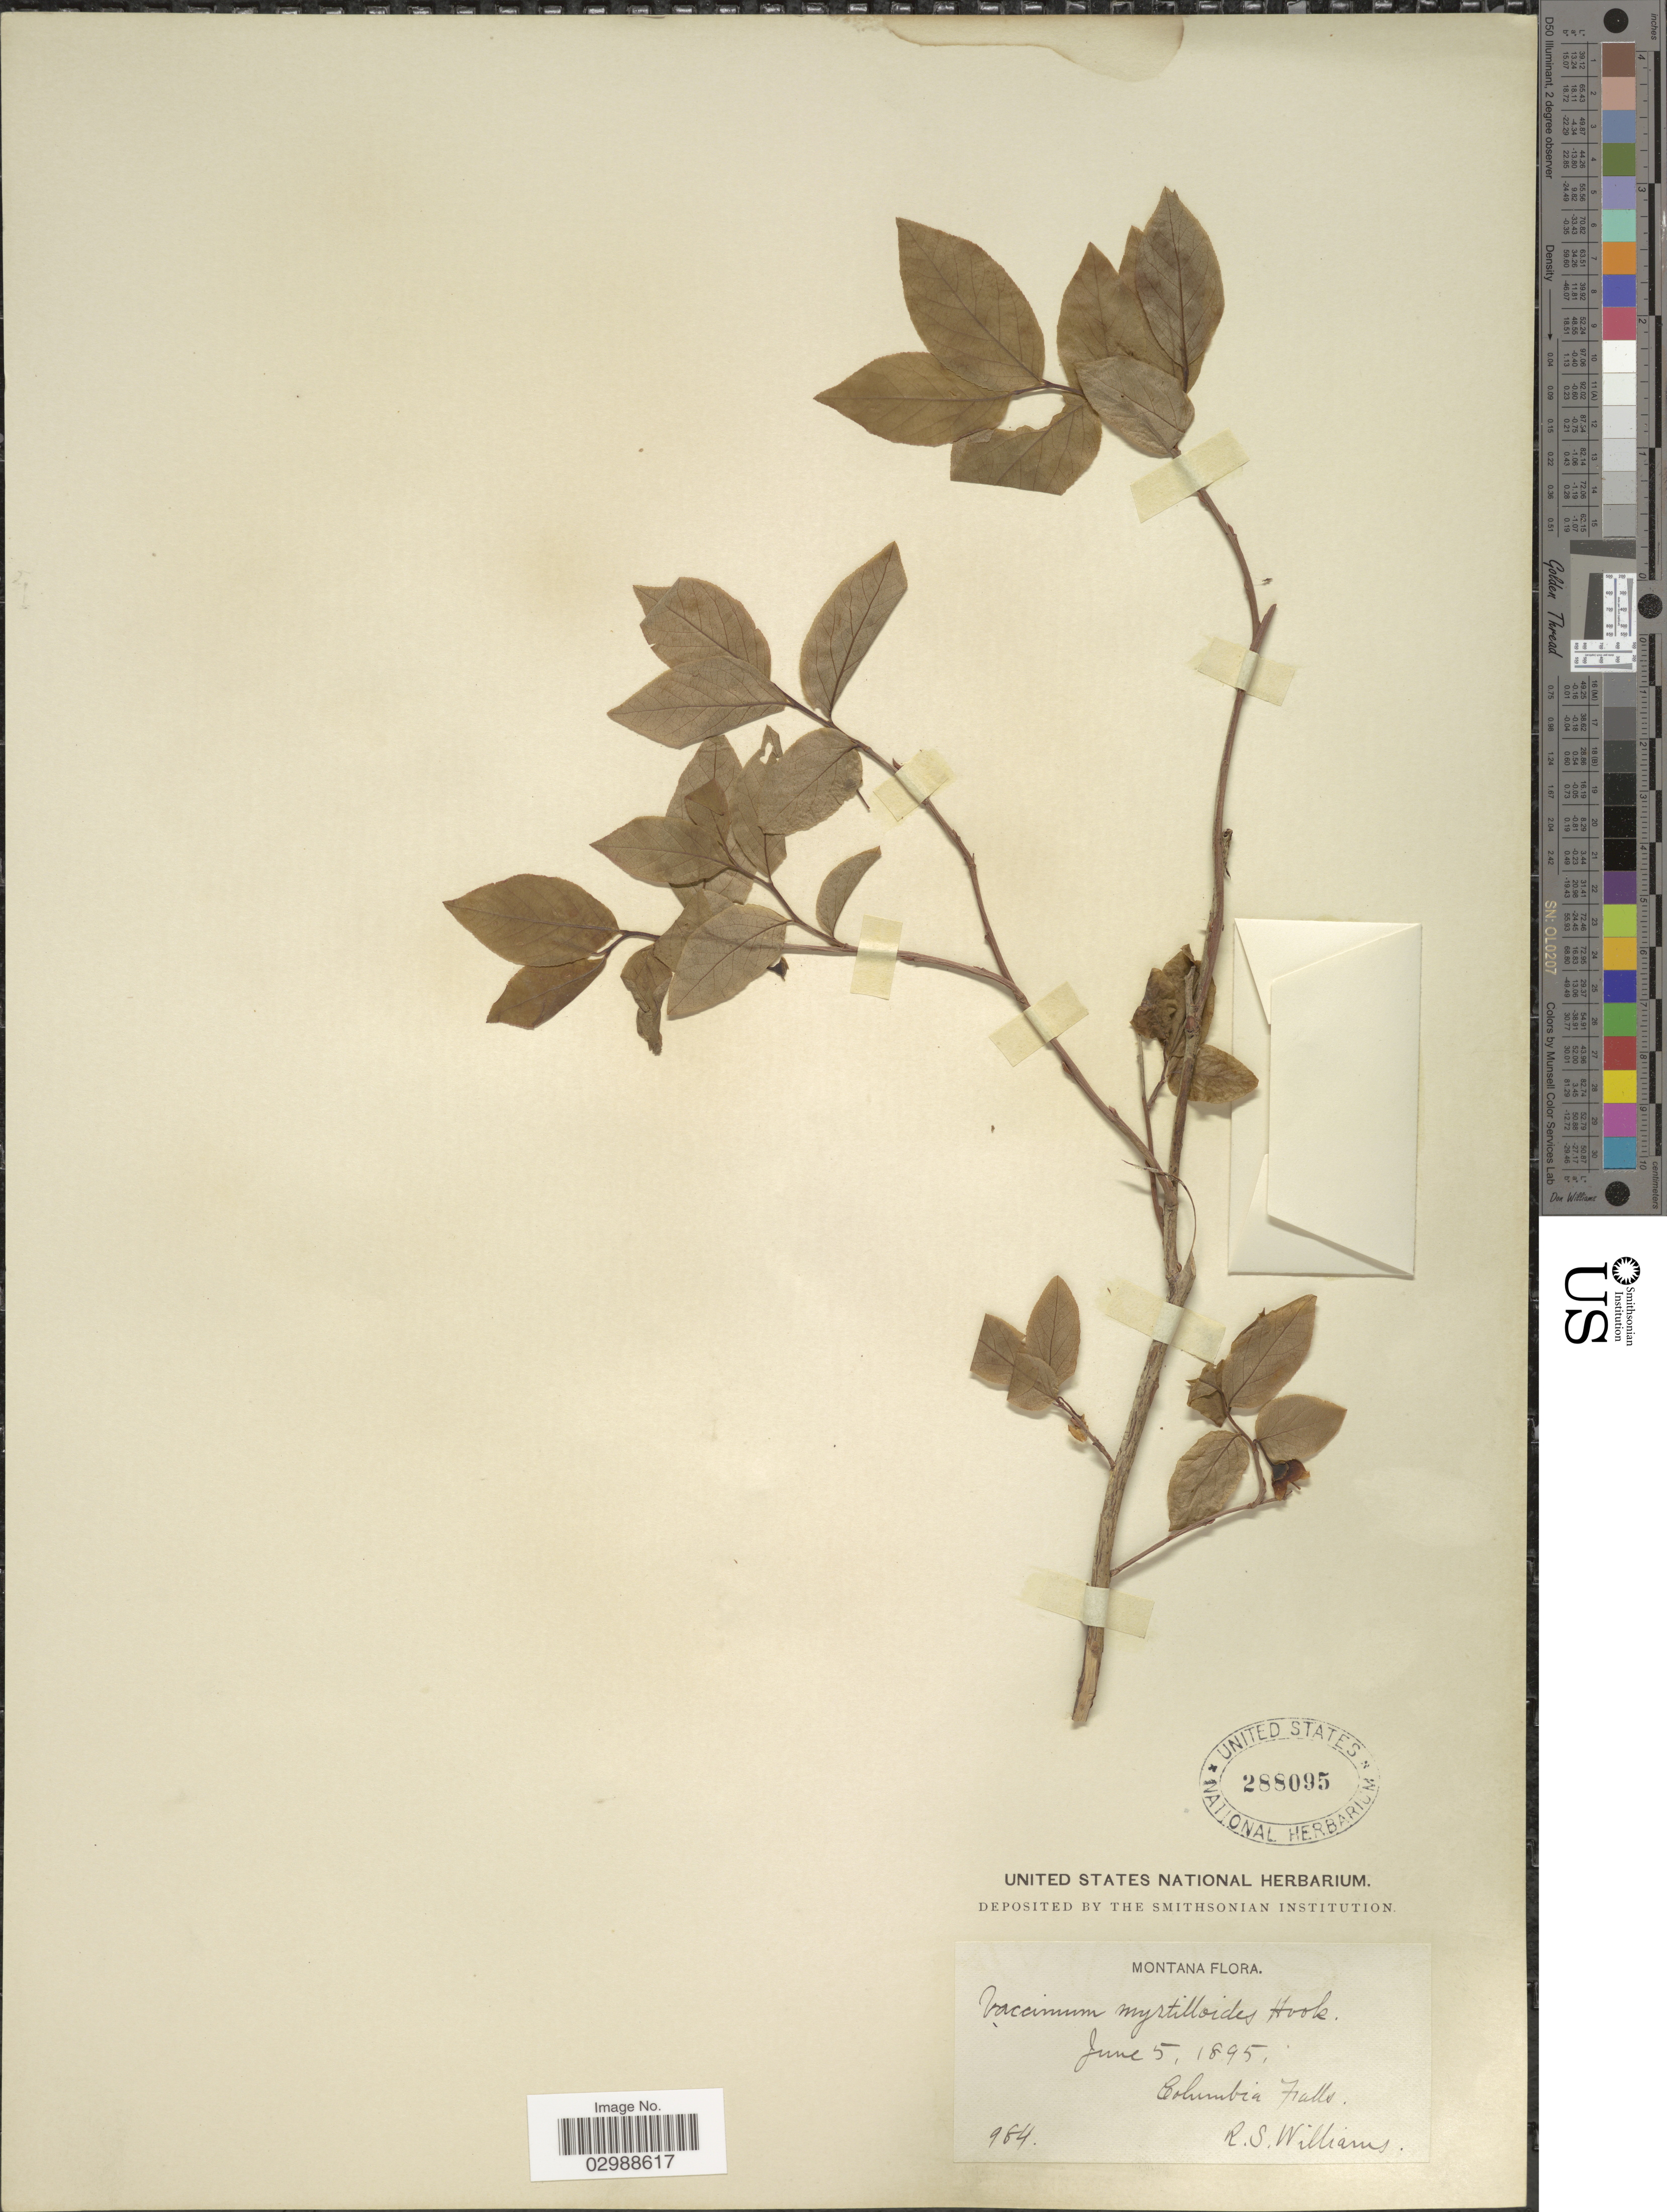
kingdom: Plantae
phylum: Tracheophyta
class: Magnoliopsida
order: Ericales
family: Ericaceae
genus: Vaccinium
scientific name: Vaccinium membranaceum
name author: Douglas ex Torr.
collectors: R. S. Williams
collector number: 984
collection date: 1895-06-05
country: United States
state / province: Montana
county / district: Flathead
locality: Columbia Falls.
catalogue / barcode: US 288095